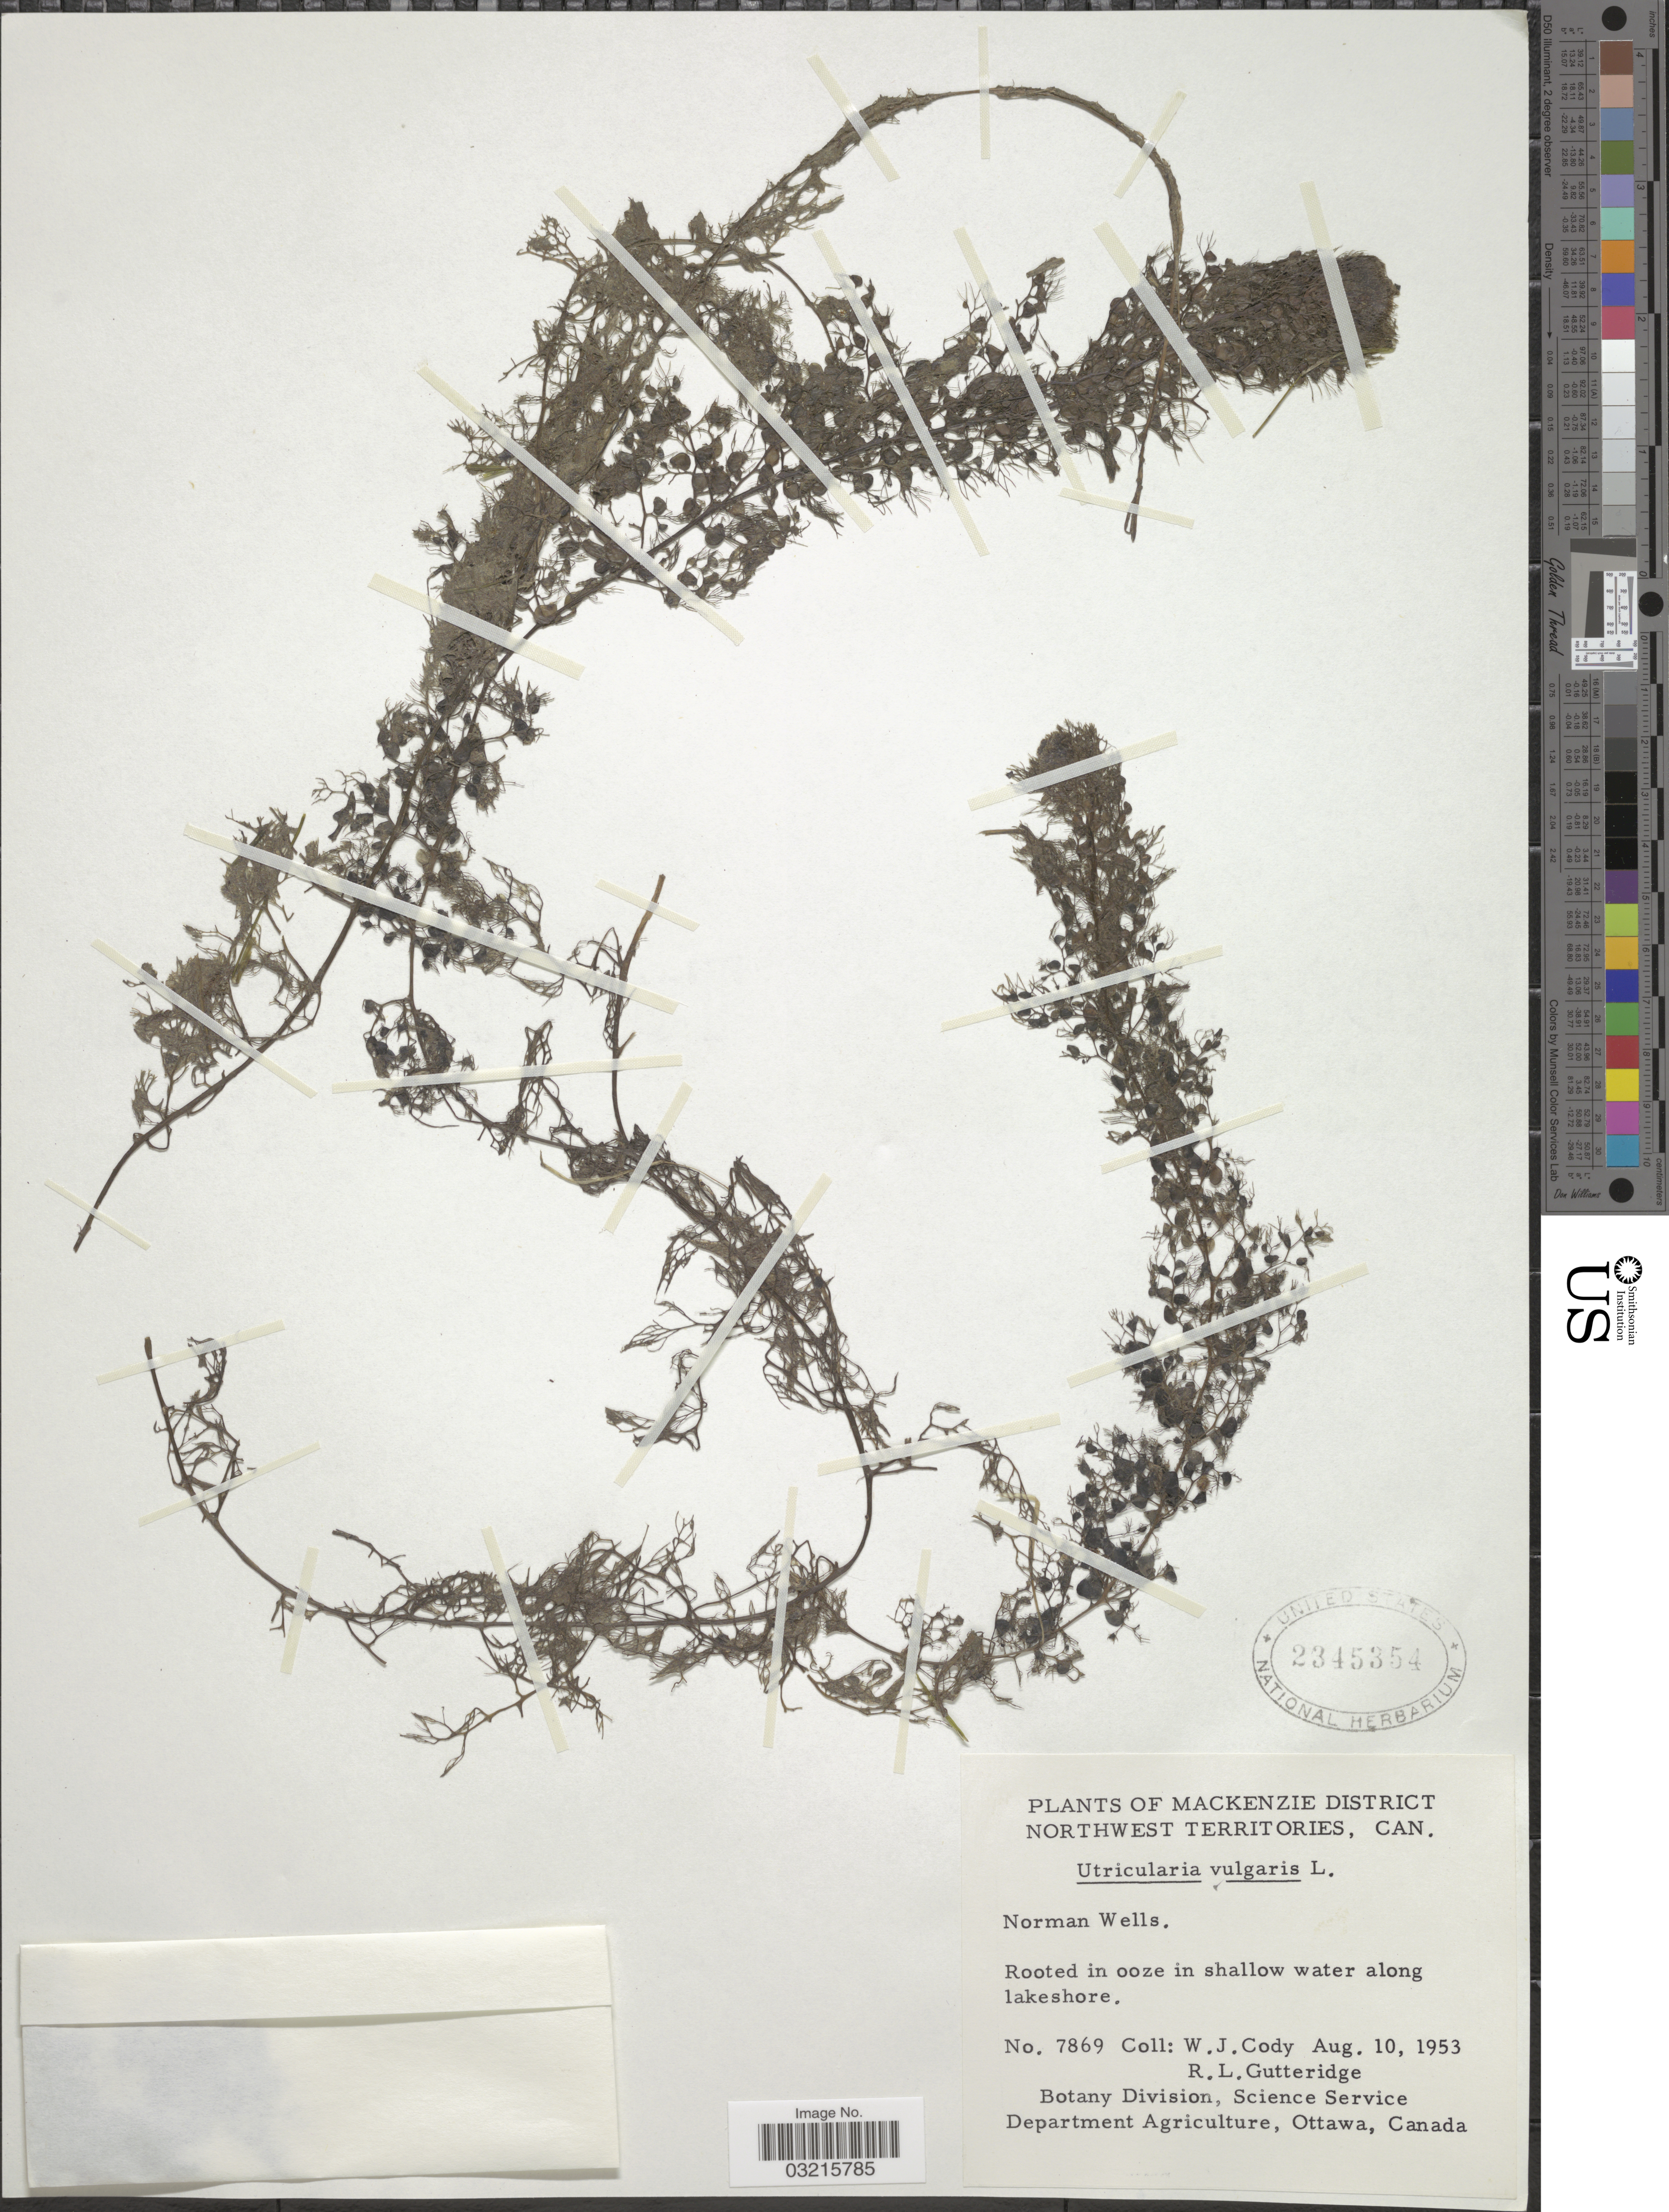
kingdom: Plantae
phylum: Tracheophyta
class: Magnoliopsida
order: Lamiales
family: Lentibulariaceae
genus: Utricularia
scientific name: Utricularia vulgaris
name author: L.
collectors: W. Cody & R. Gutteridge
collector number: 7869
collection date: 1953-08-10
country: Canada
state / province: Northwest Territories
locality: Mackenzie District. Norman Wells.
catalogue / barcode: US 2345354